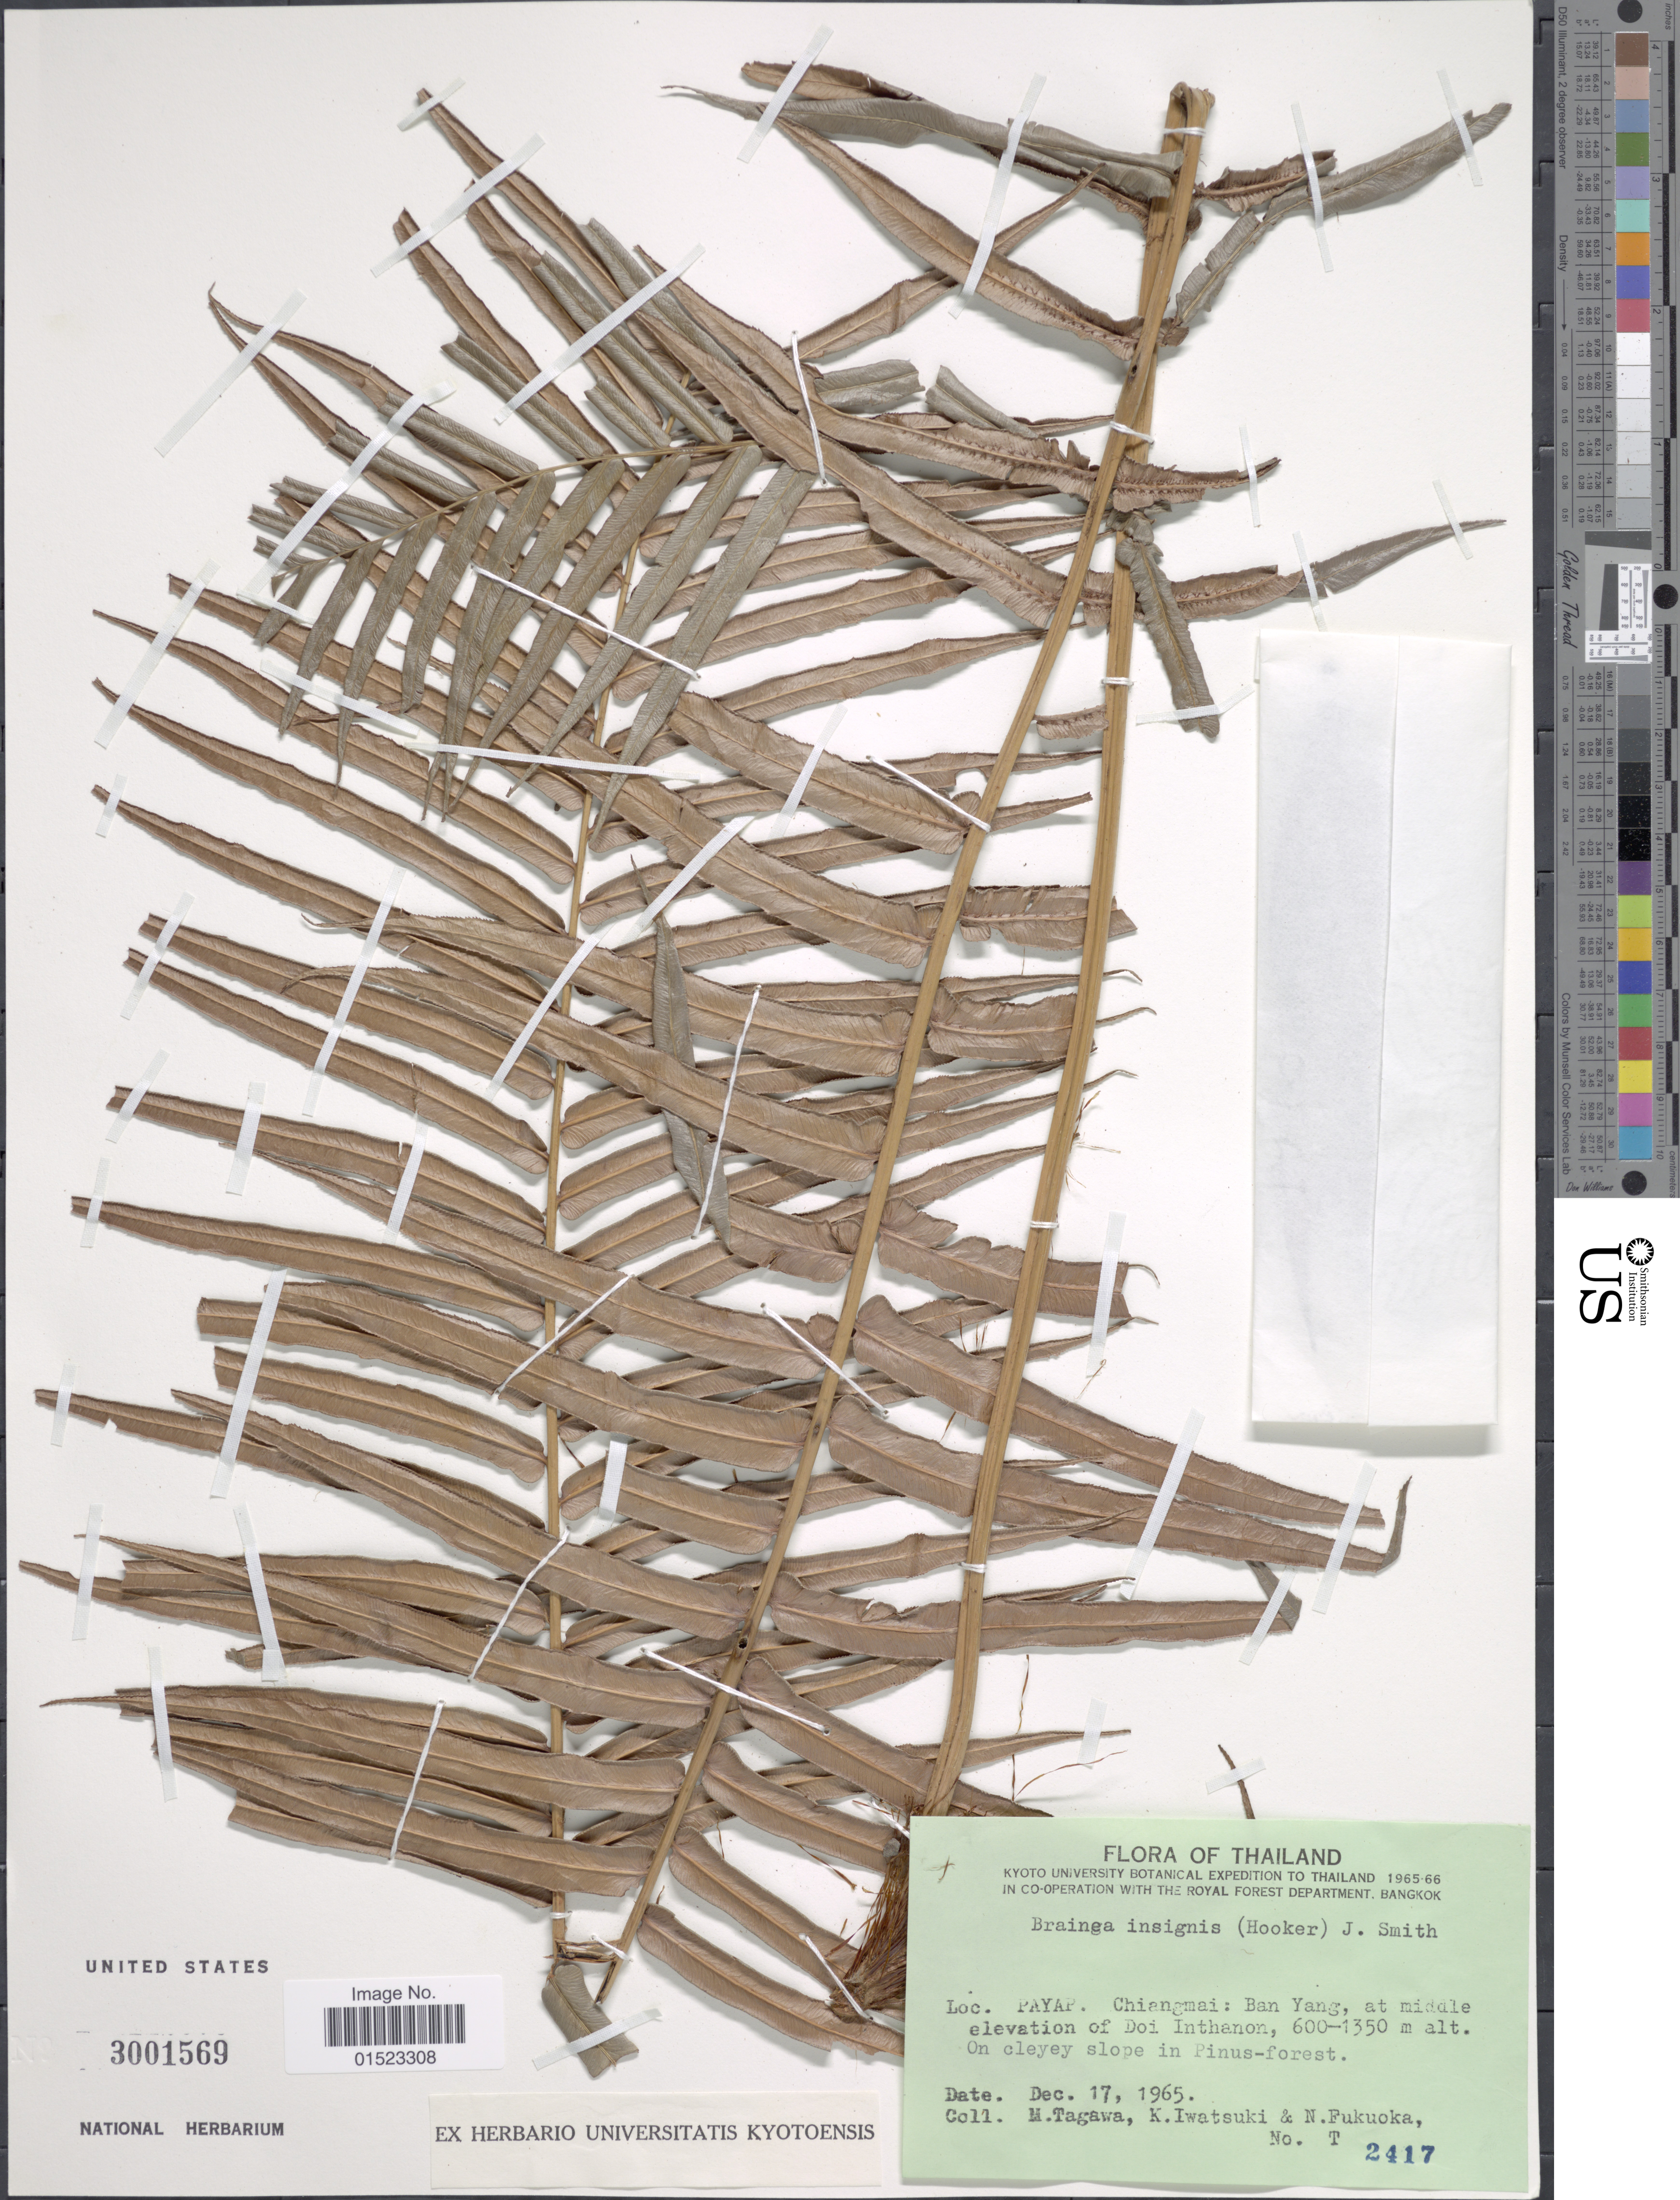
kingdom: Plantae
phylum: Tracheophyta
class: Polypodiopsida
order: Polypodiales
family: Blechnaceae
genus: Brainea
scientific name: Brainea insignis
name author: (Hook.) J. Sm.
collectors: M. Tagawa, K. Iwatsuki & N. Fukuoka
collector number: T 2417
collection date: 1965-12-17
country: Thailand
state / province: Chiang Mai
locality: Payap, Ban Yang, at middle of Doi Inthanon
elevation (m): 600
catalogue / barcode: US 3001569